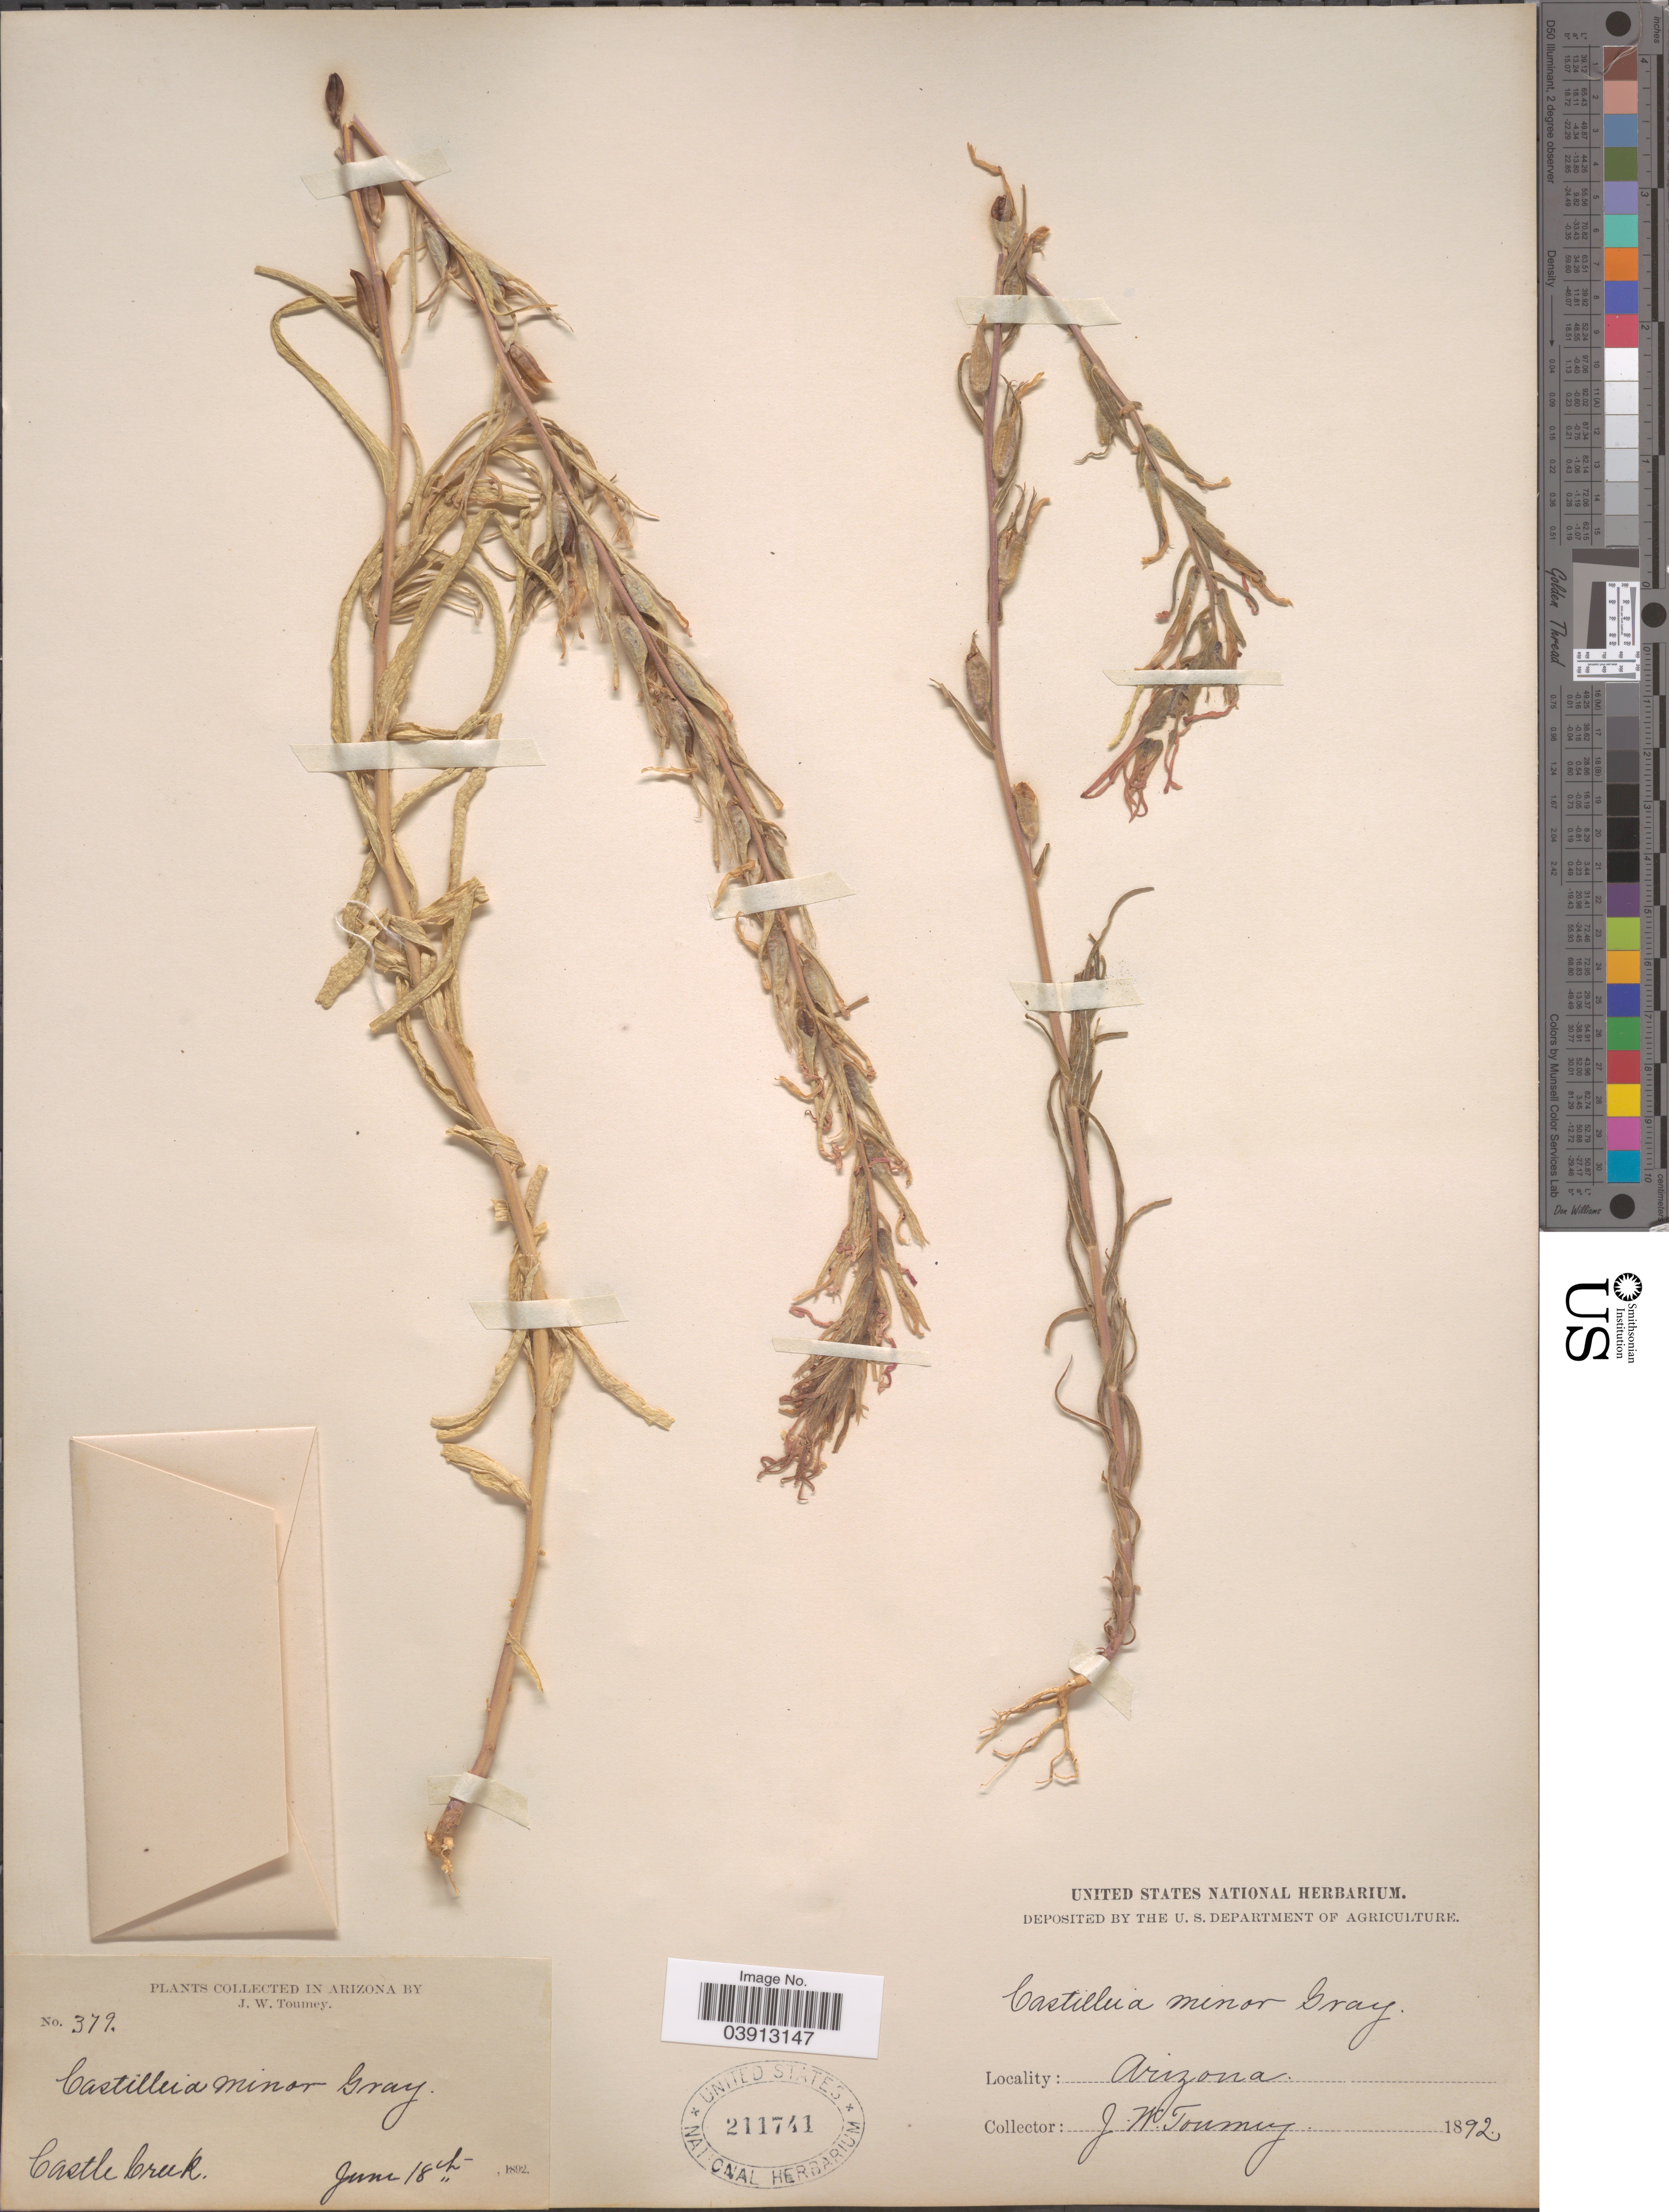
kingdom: Plantae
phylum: Tracheophyta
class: Magnoliopsida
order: Lamiales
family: Orobanchaceae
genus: Castilleja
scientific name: Castilleja minor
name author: A. Gray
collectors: J. W. Toumey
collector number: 379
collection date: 1892-06-18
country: United States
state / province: Arizona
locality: Castle Creek.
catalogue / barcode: US 211741